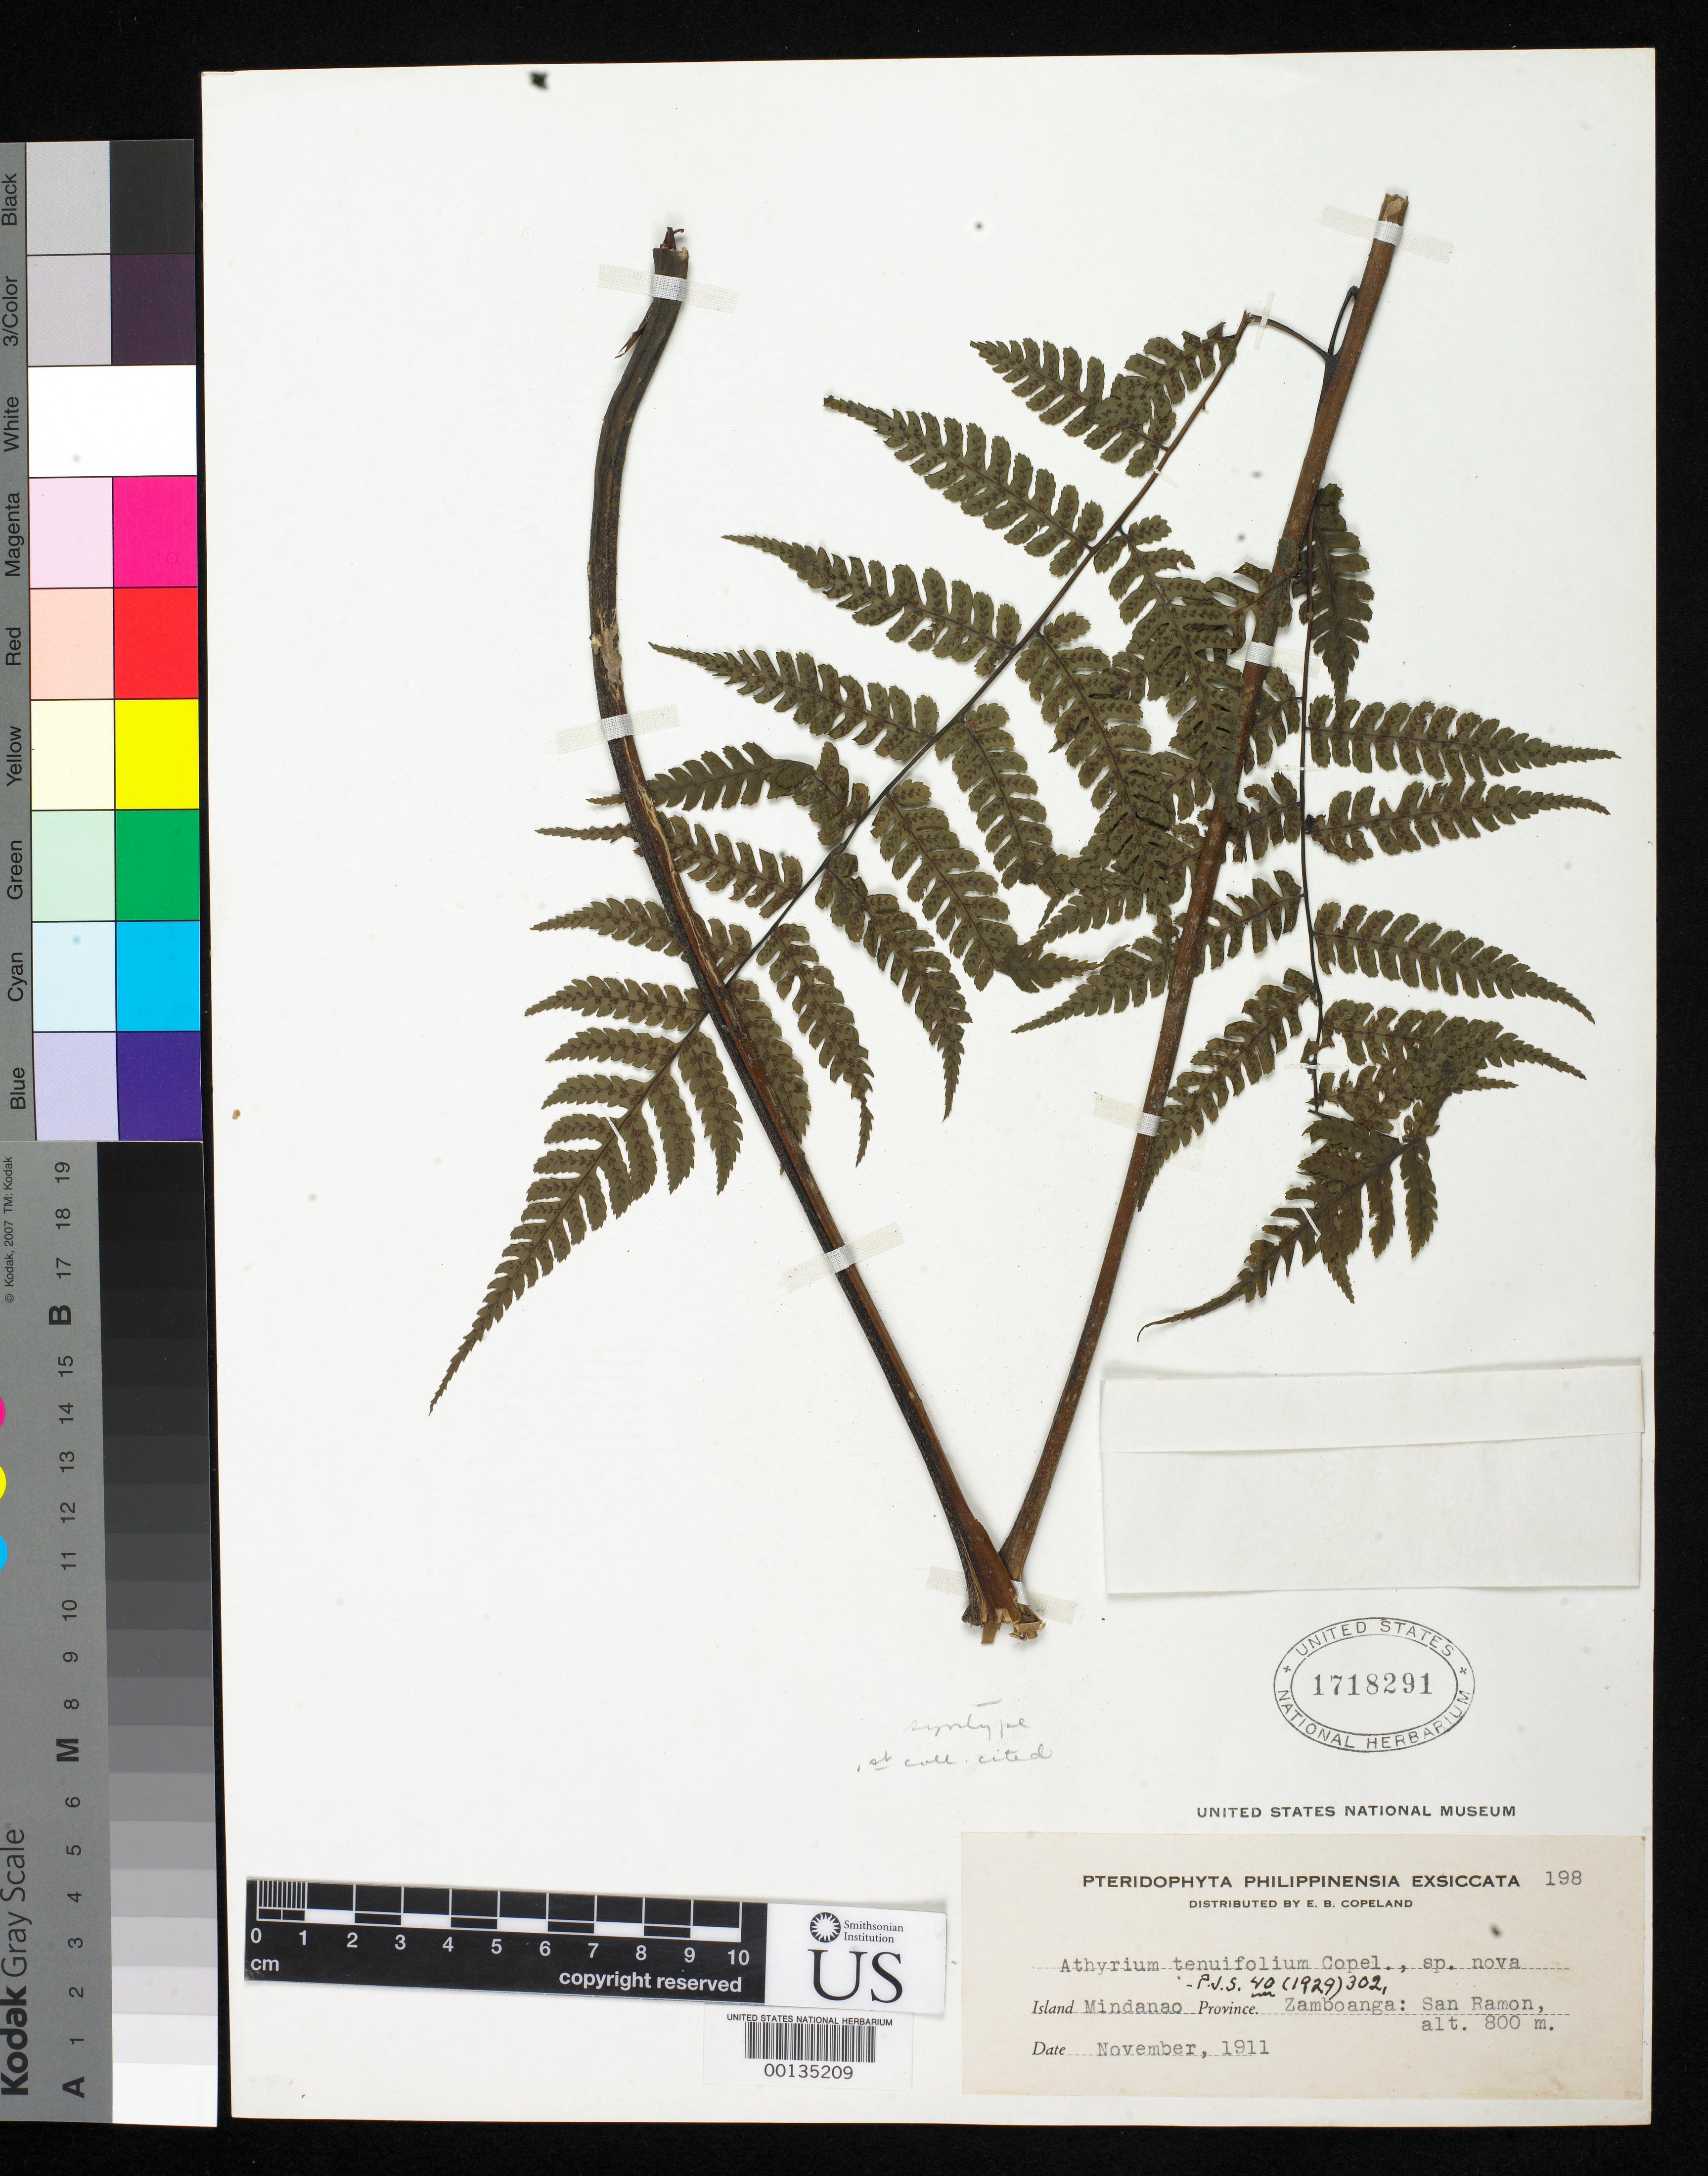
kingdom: Plantae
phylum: Tracheophyta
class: Polypodiopsida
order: Polypodiales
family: Athyriaceae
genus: Athyrium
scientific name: Athyrium tenuifolium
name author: Copel.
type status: Syntype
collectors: E. B. Copeland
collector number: Pt. Phil. Exs. 198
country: Philippines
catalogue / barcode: US 1718291